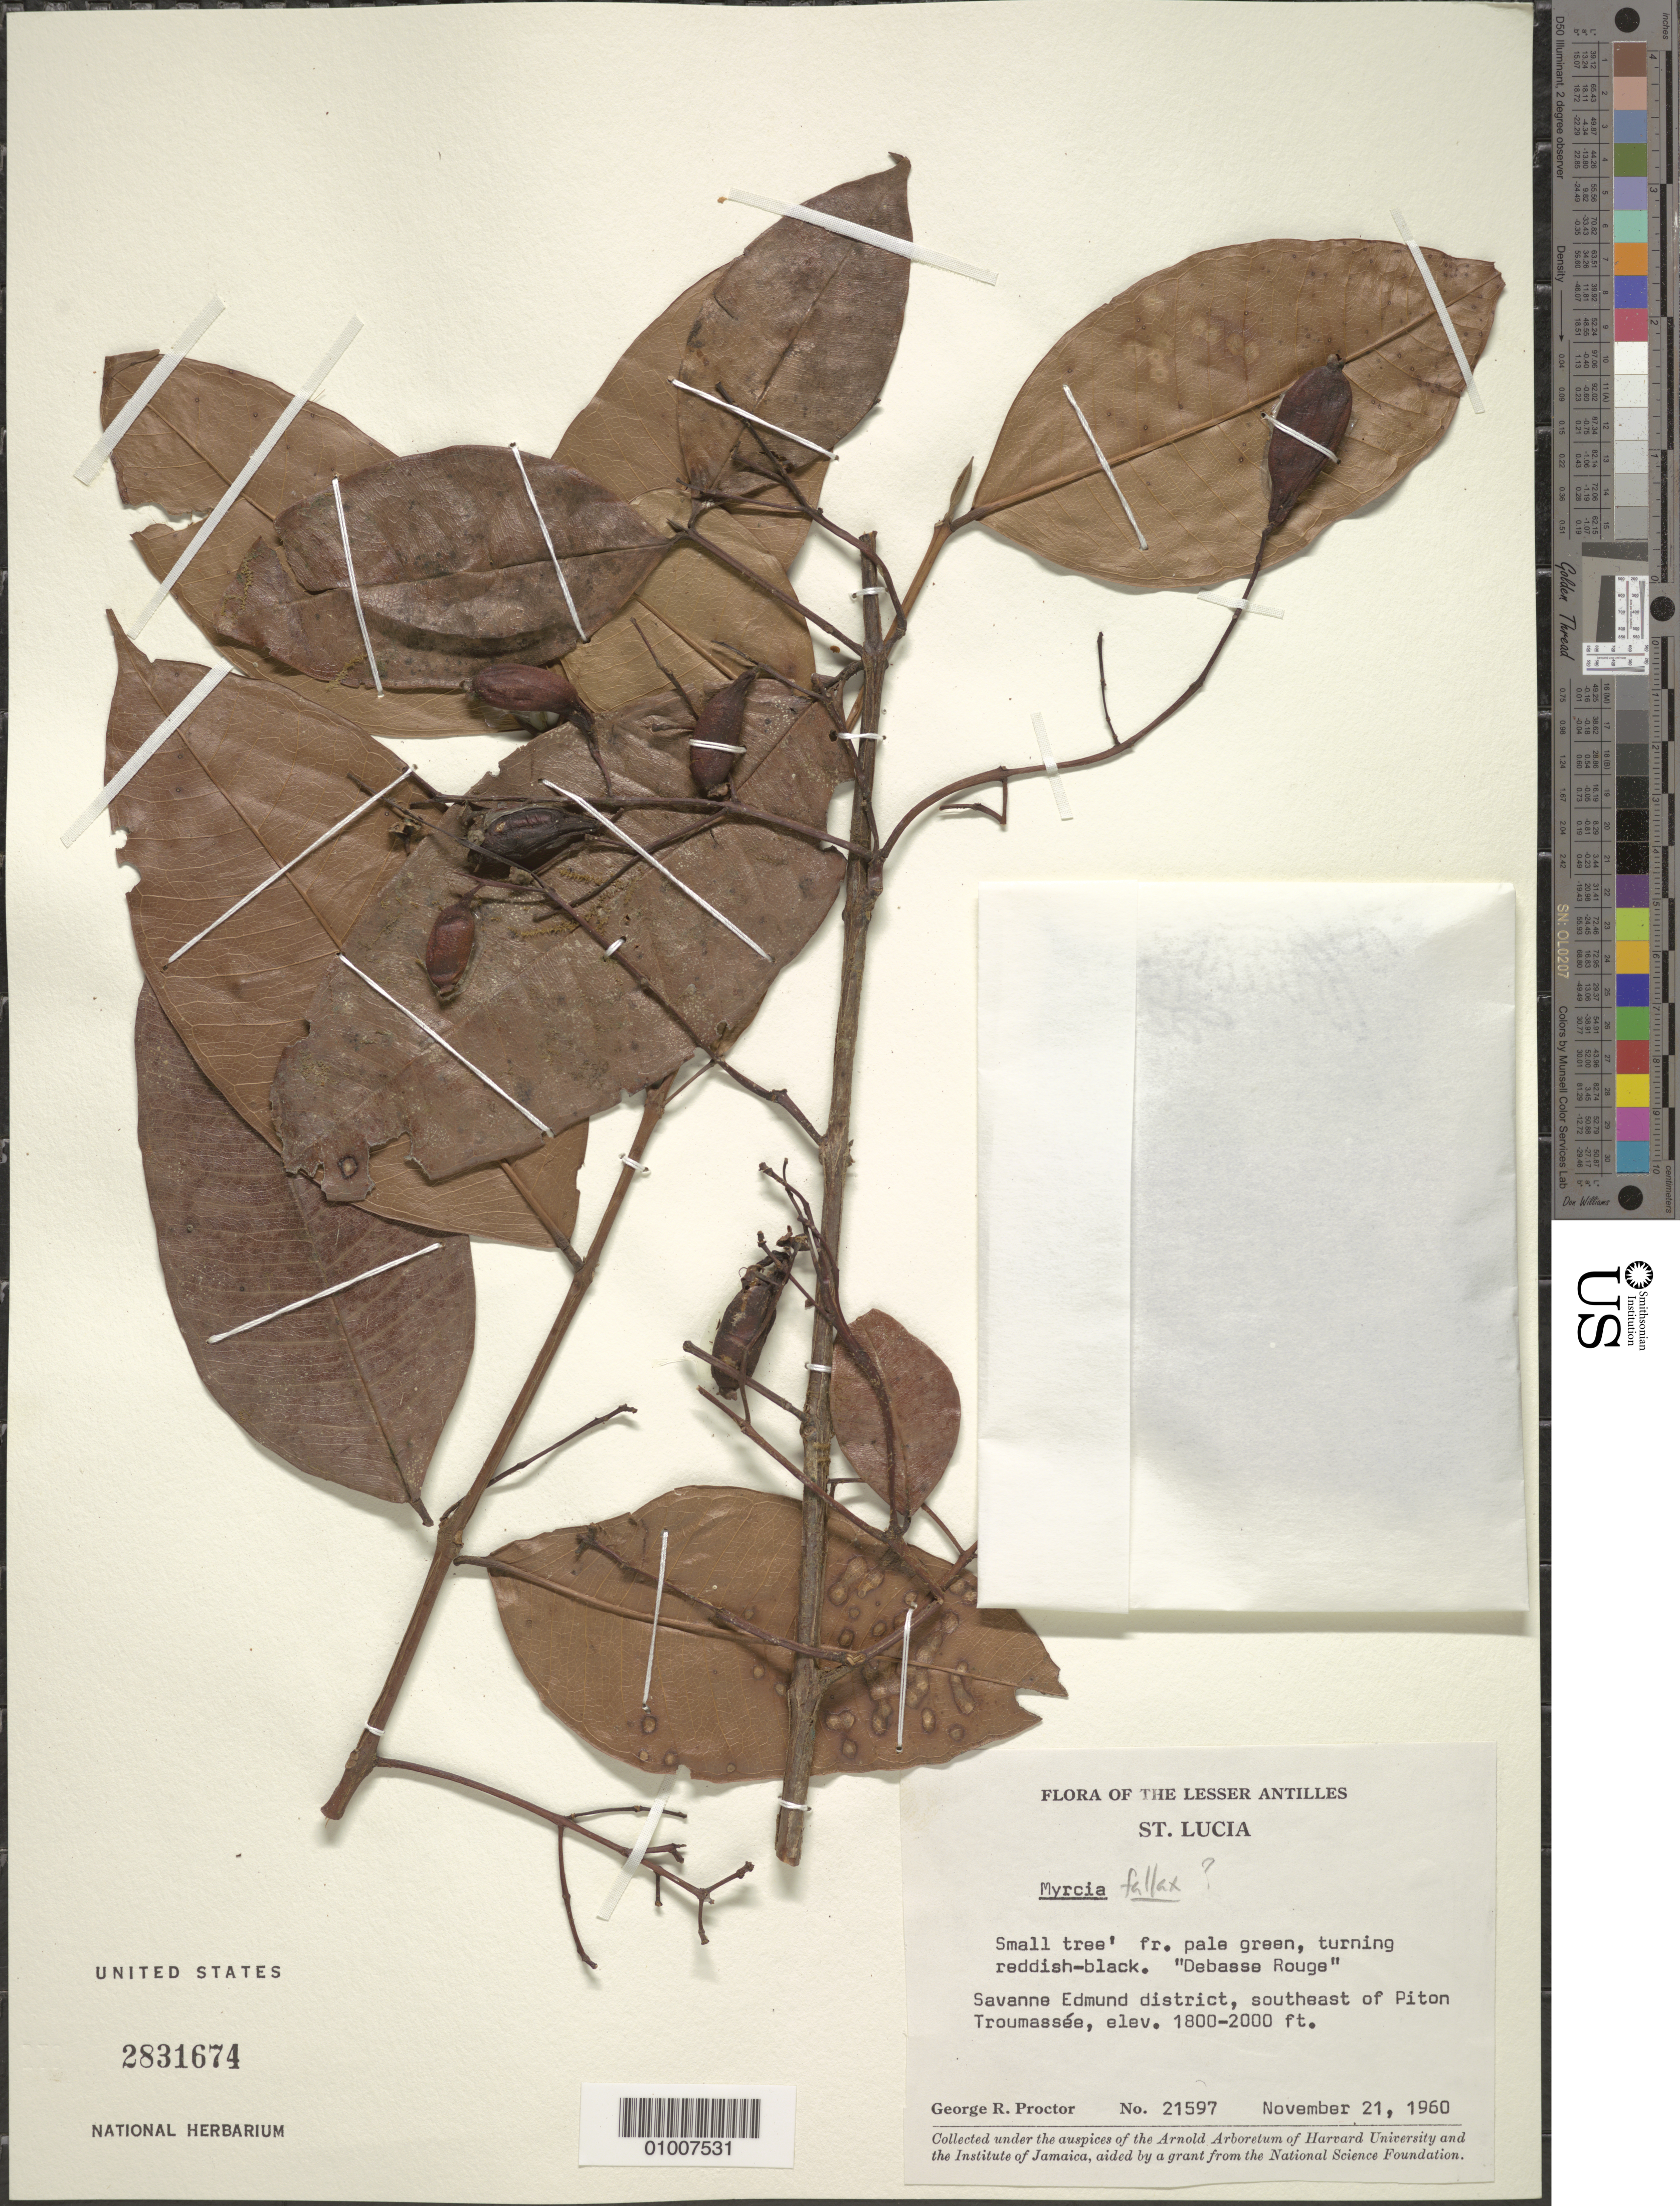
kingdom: Plantae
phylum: Tracheophyta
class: Magnoliopsida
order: Myrtales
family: Myrtaceae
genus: Myrcia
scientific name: Myrcia fallax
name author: (Rich.) DC.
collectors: G. R. Proctor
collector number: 21597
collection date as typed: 21 Nov 1960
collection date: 1960-11-21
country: St. Lucia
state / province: Savanne Edmund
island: St. Lucia I.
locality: SE of Piton Troumassée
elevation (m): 549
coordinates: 0 N, 0 E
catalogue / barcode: US 2831674